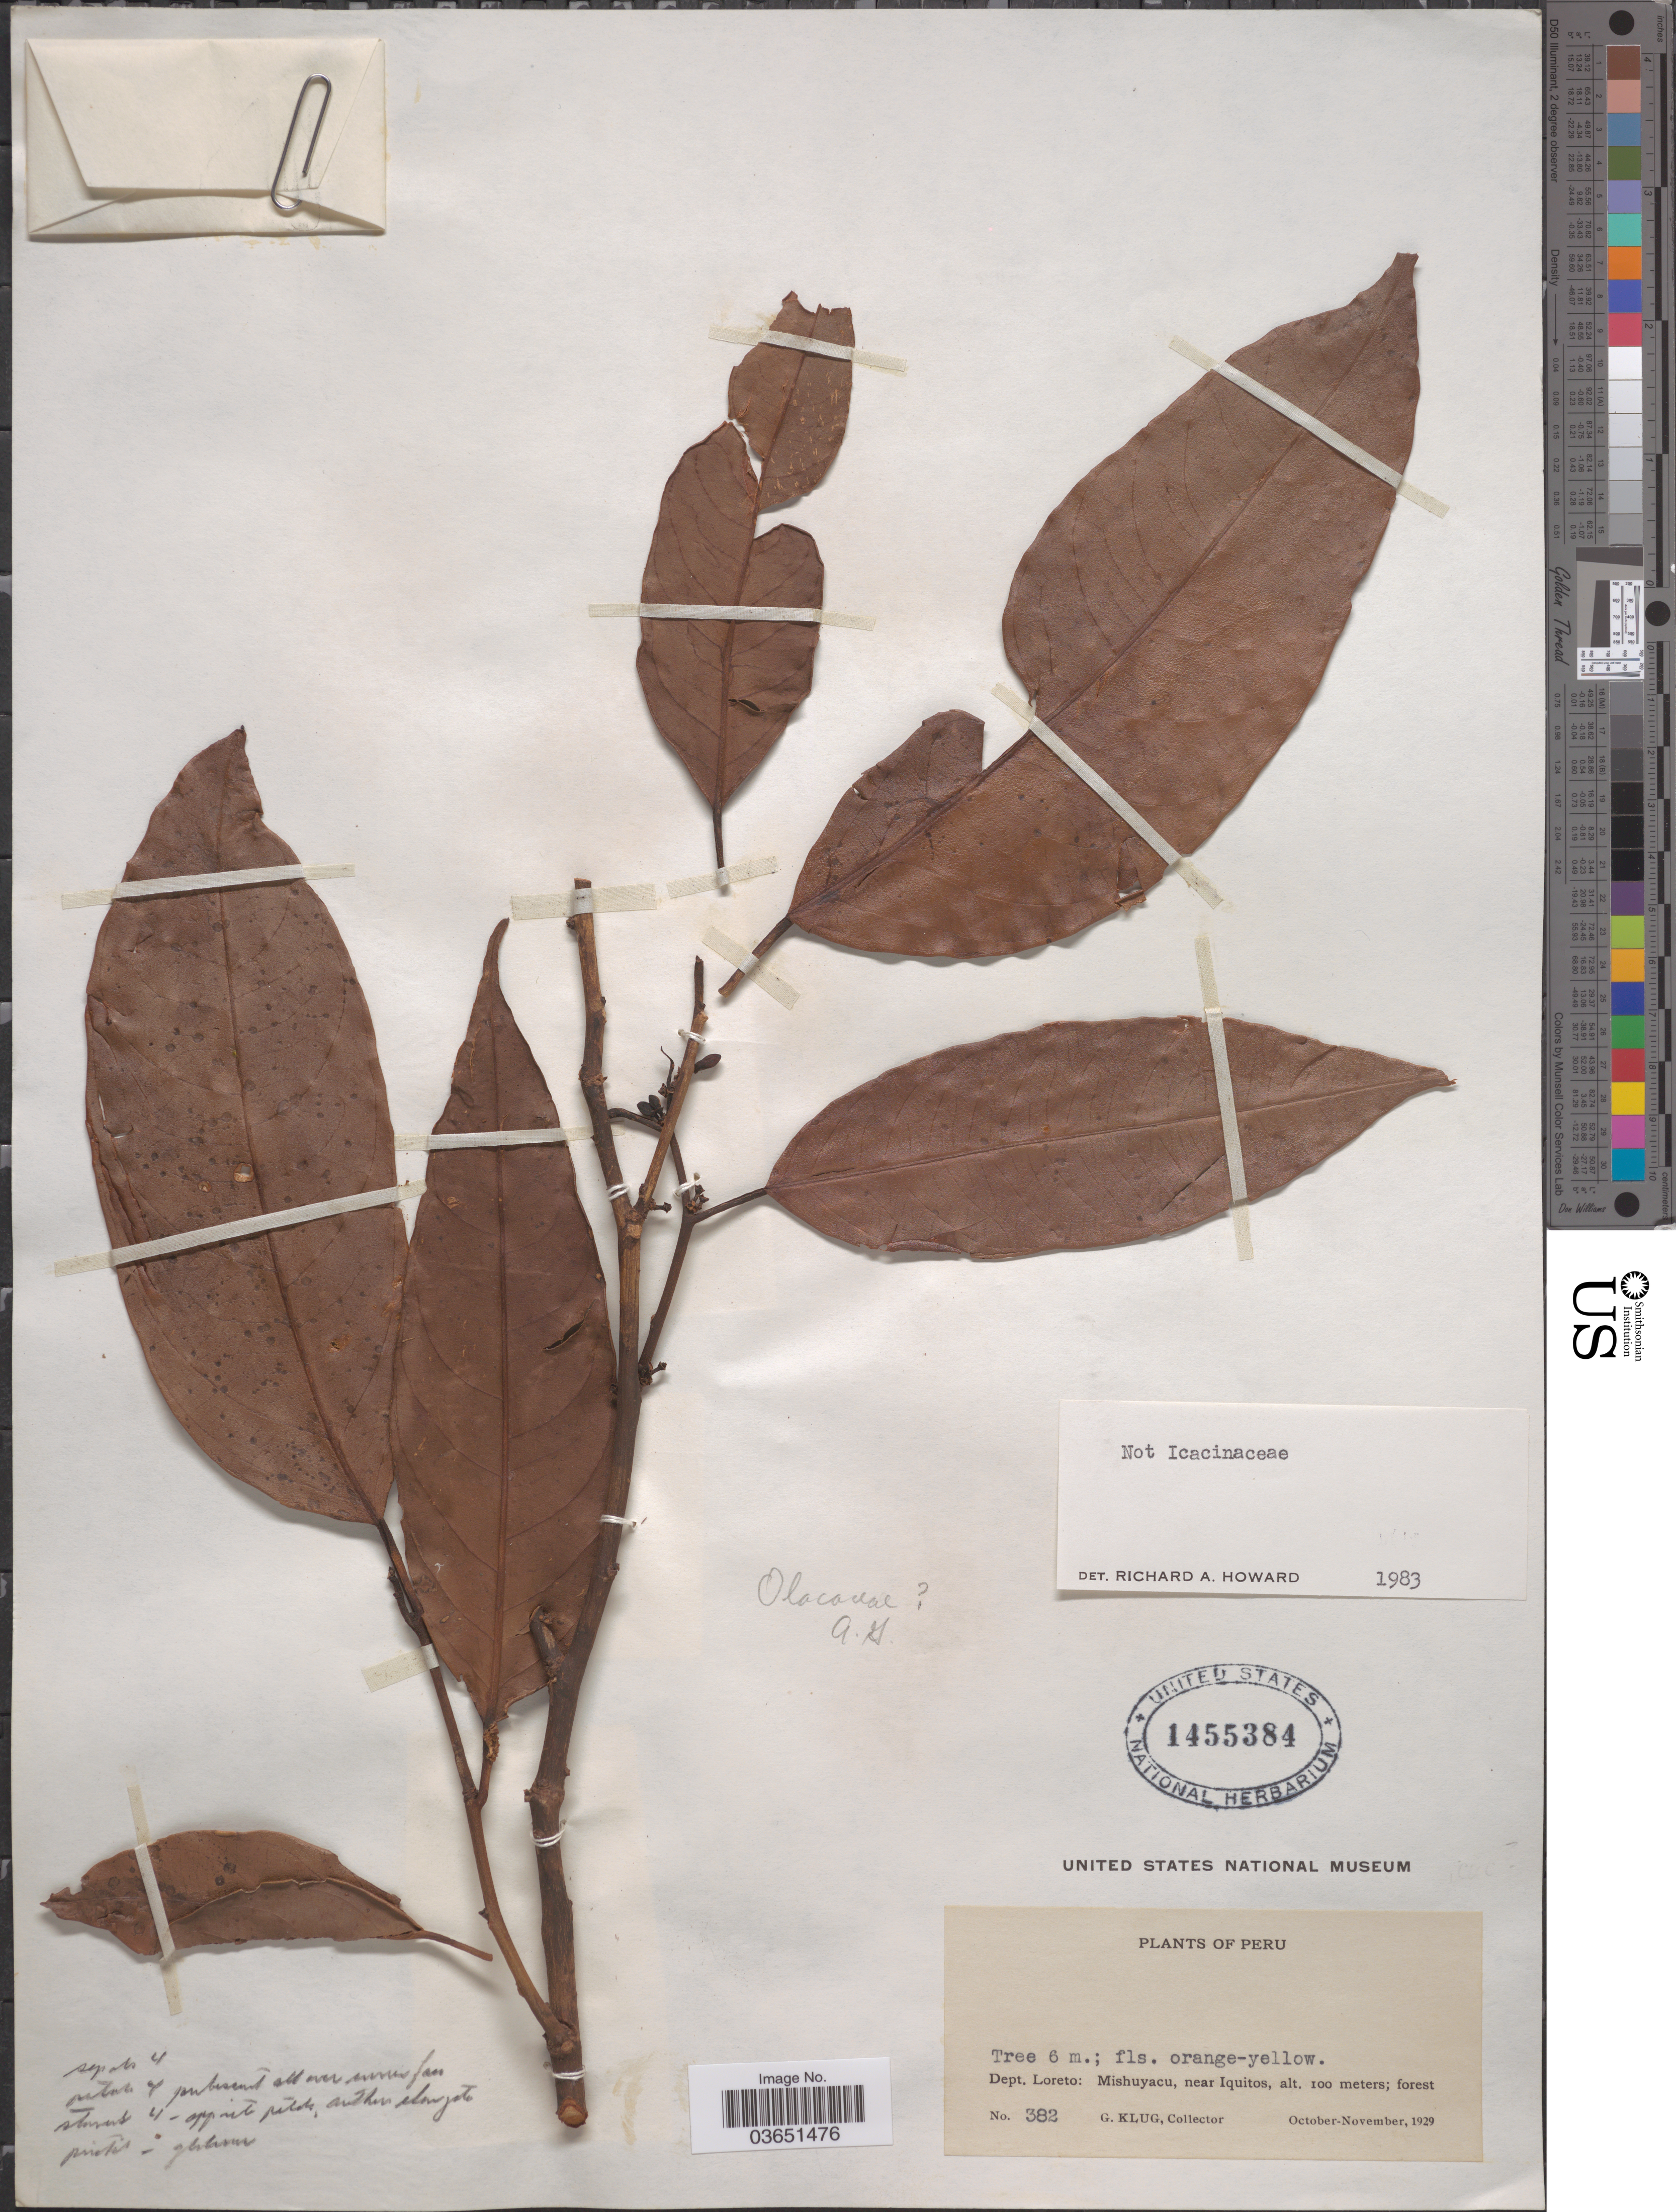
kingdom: Plantae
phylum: Tracheophyta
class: Magnoliopsida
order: Santalales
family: Olacaceae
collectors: G. Klug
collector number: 382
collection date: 1929-10/1929-11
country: Peru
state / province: Loreto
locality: Dept. Loreto: Mishuyacu, near Iquitos.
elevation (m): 100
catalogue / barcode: US 1455384